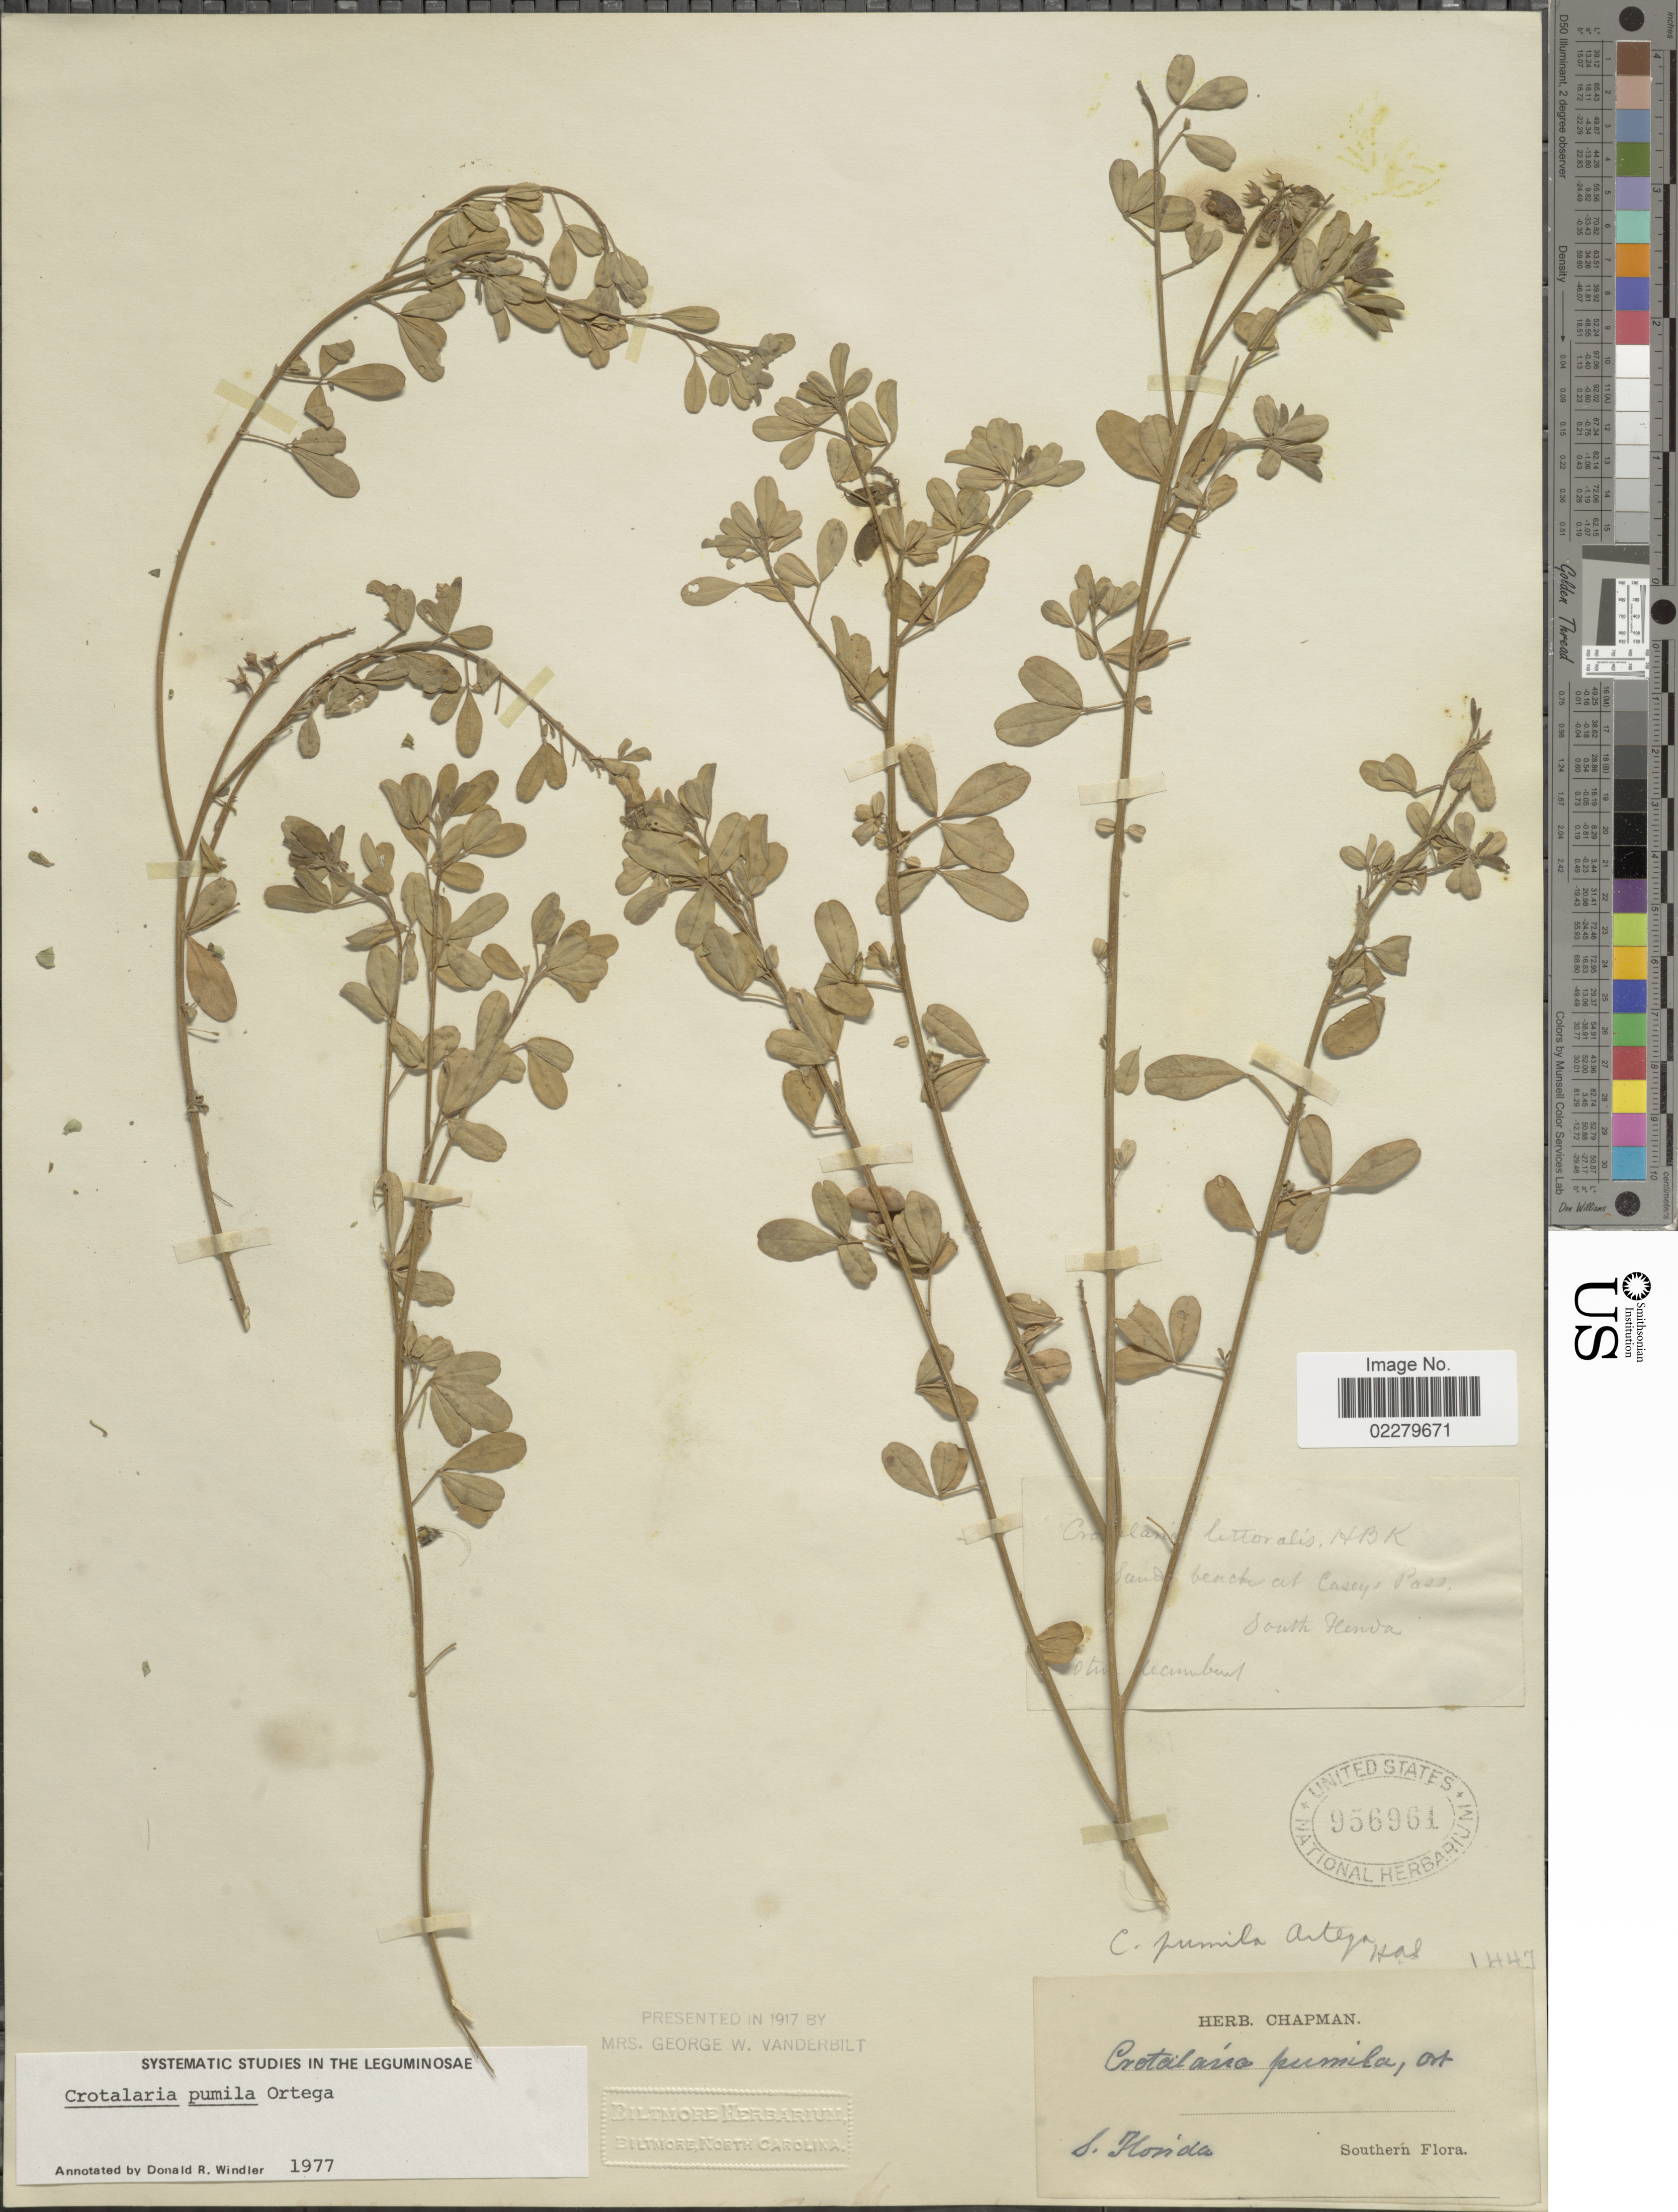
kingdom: Plantae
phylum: Tracheophyta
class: Magnoliopsida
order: Fabales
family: Fabaceae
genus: Crotalaria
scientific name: Crotalaria pumila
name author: Ortega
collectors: ex herb. Chapman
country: United States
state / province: Florida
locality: Sand beach at Casey's Pass. Southern Florida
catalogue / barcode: US 956961